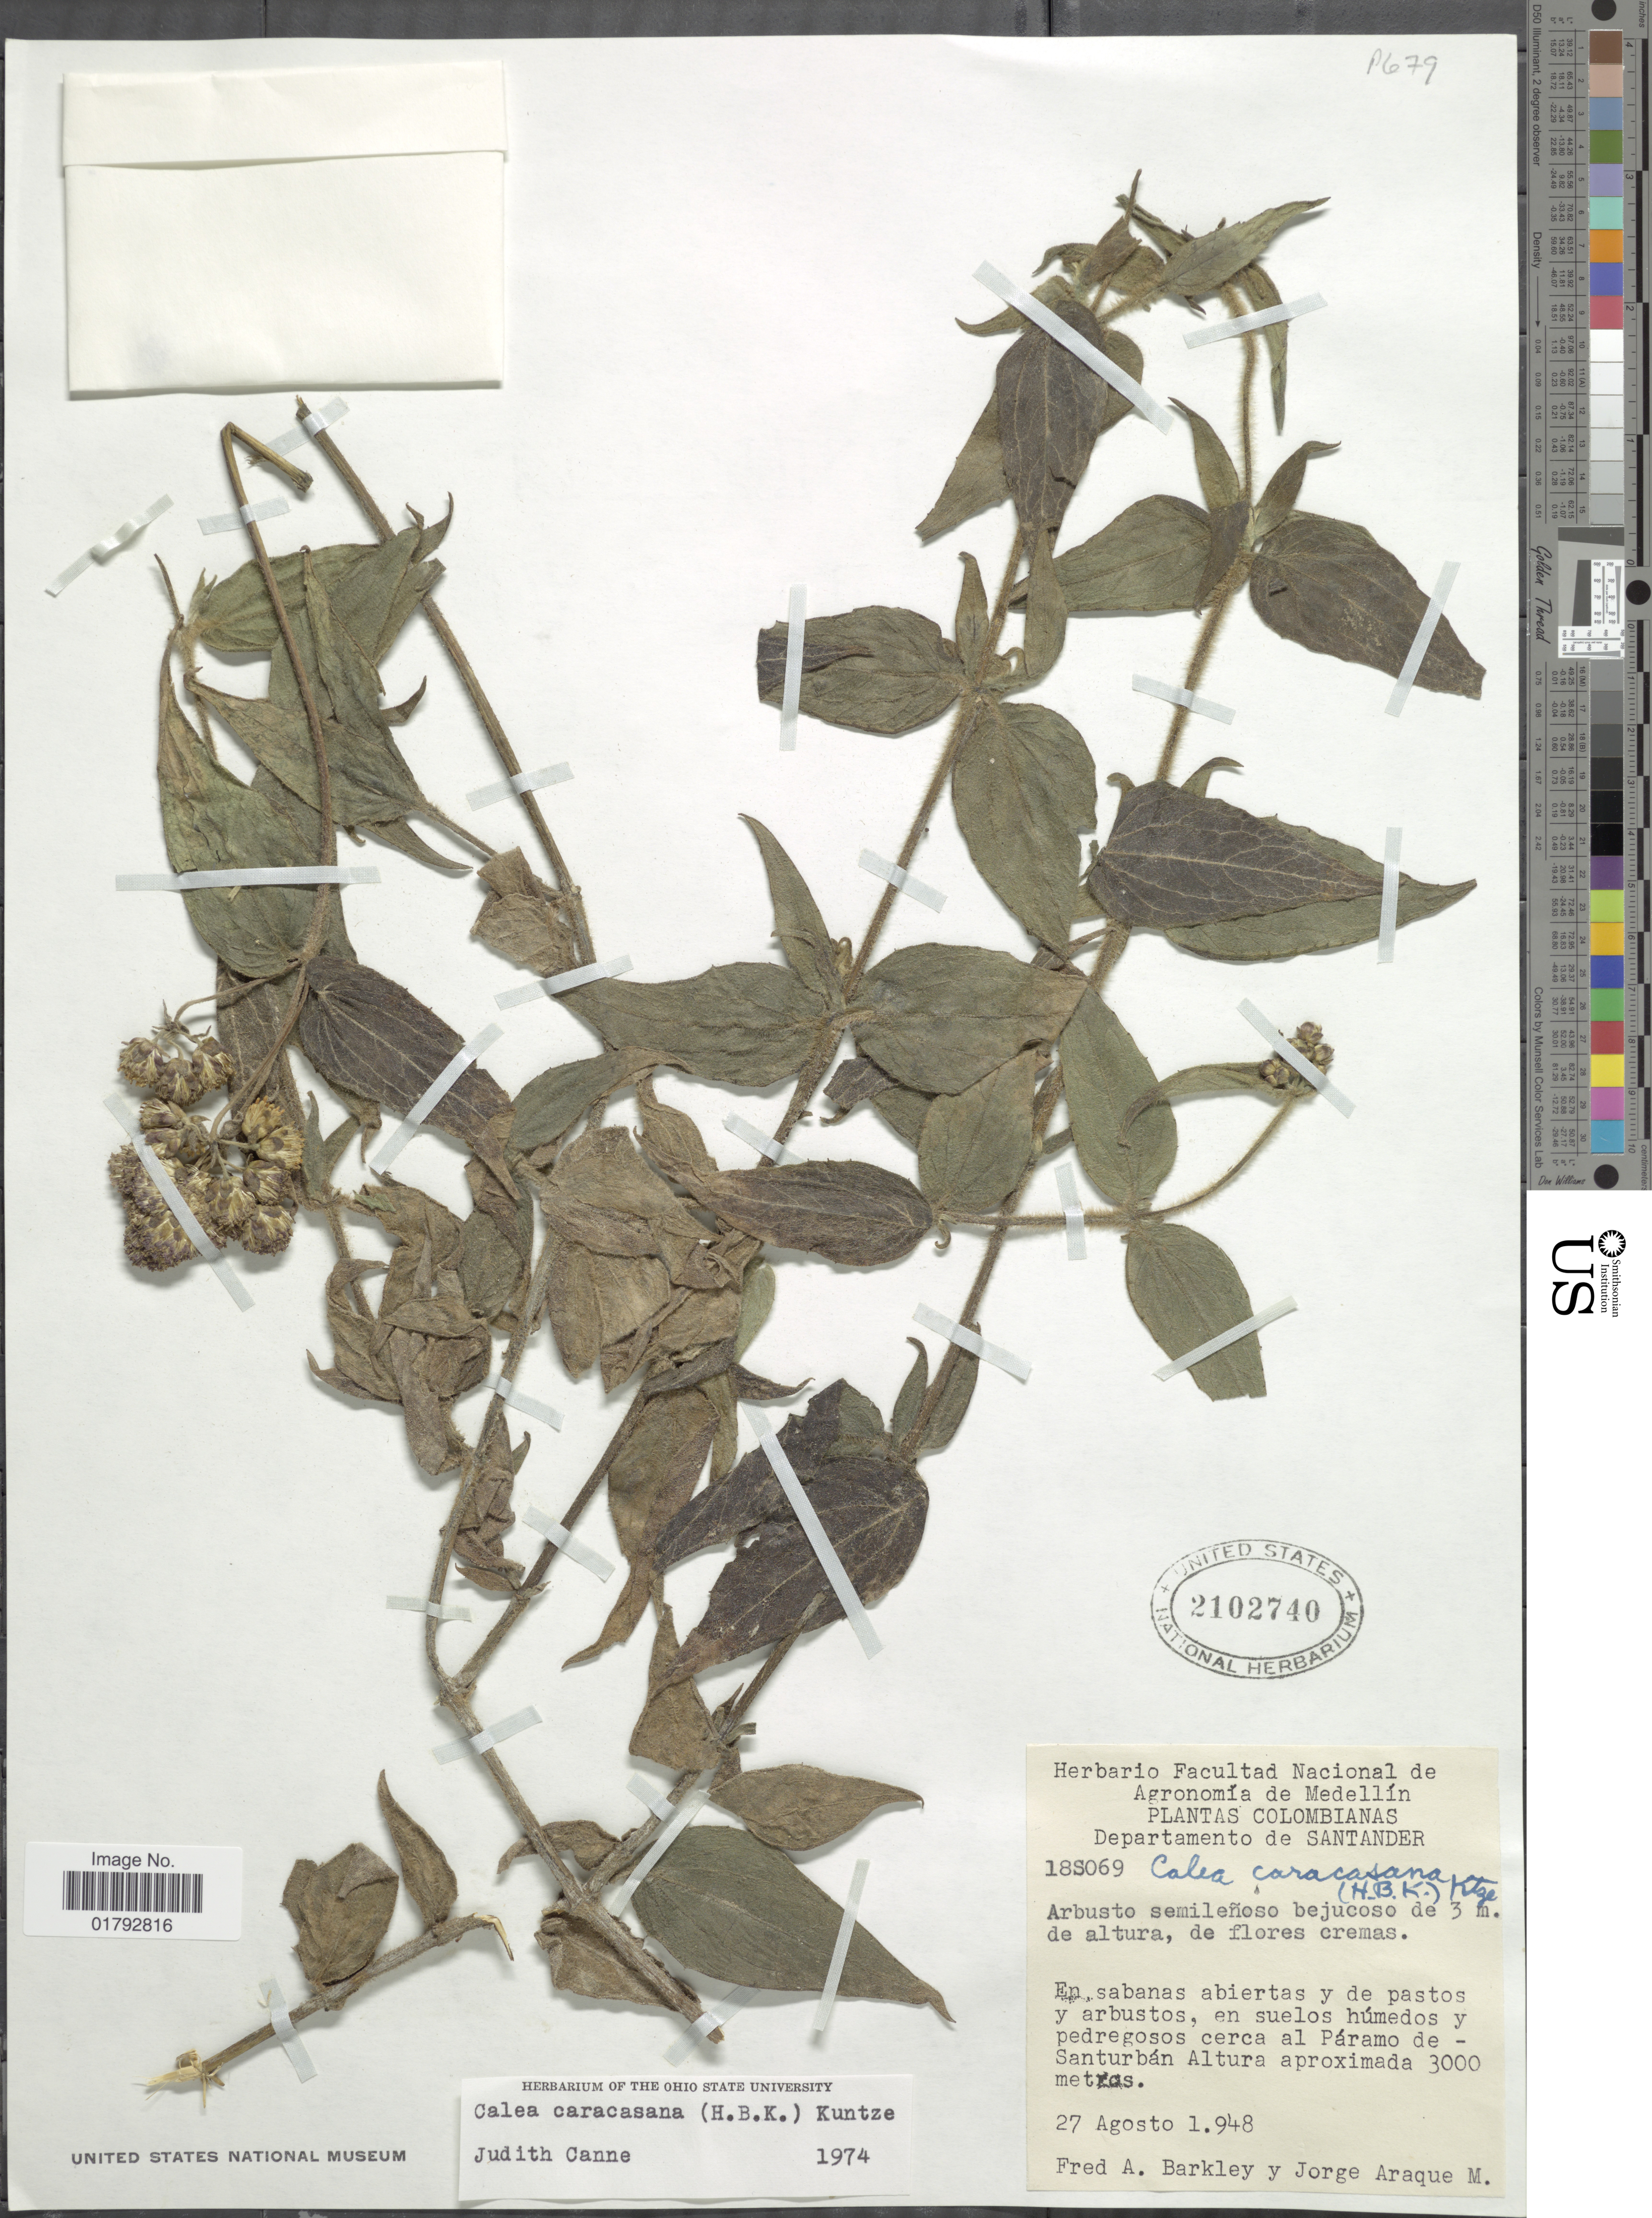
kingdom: Plantae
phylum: Tracheophyta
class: Magnoliopsida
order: Asterales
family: Asteraceae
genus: Alloispermum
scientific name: Alloispermum caracasanum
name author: (Kunth) H. Rob.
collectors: F. A. Barkley & J. A. Molina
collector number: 18S069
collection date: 1948-08-27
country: Colombia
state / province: Santander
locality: Departamento de Santander. En Suelos humedos y pedregosos Cerca al Paramo de Santurban.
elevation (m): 3000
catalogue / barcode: US 2102740